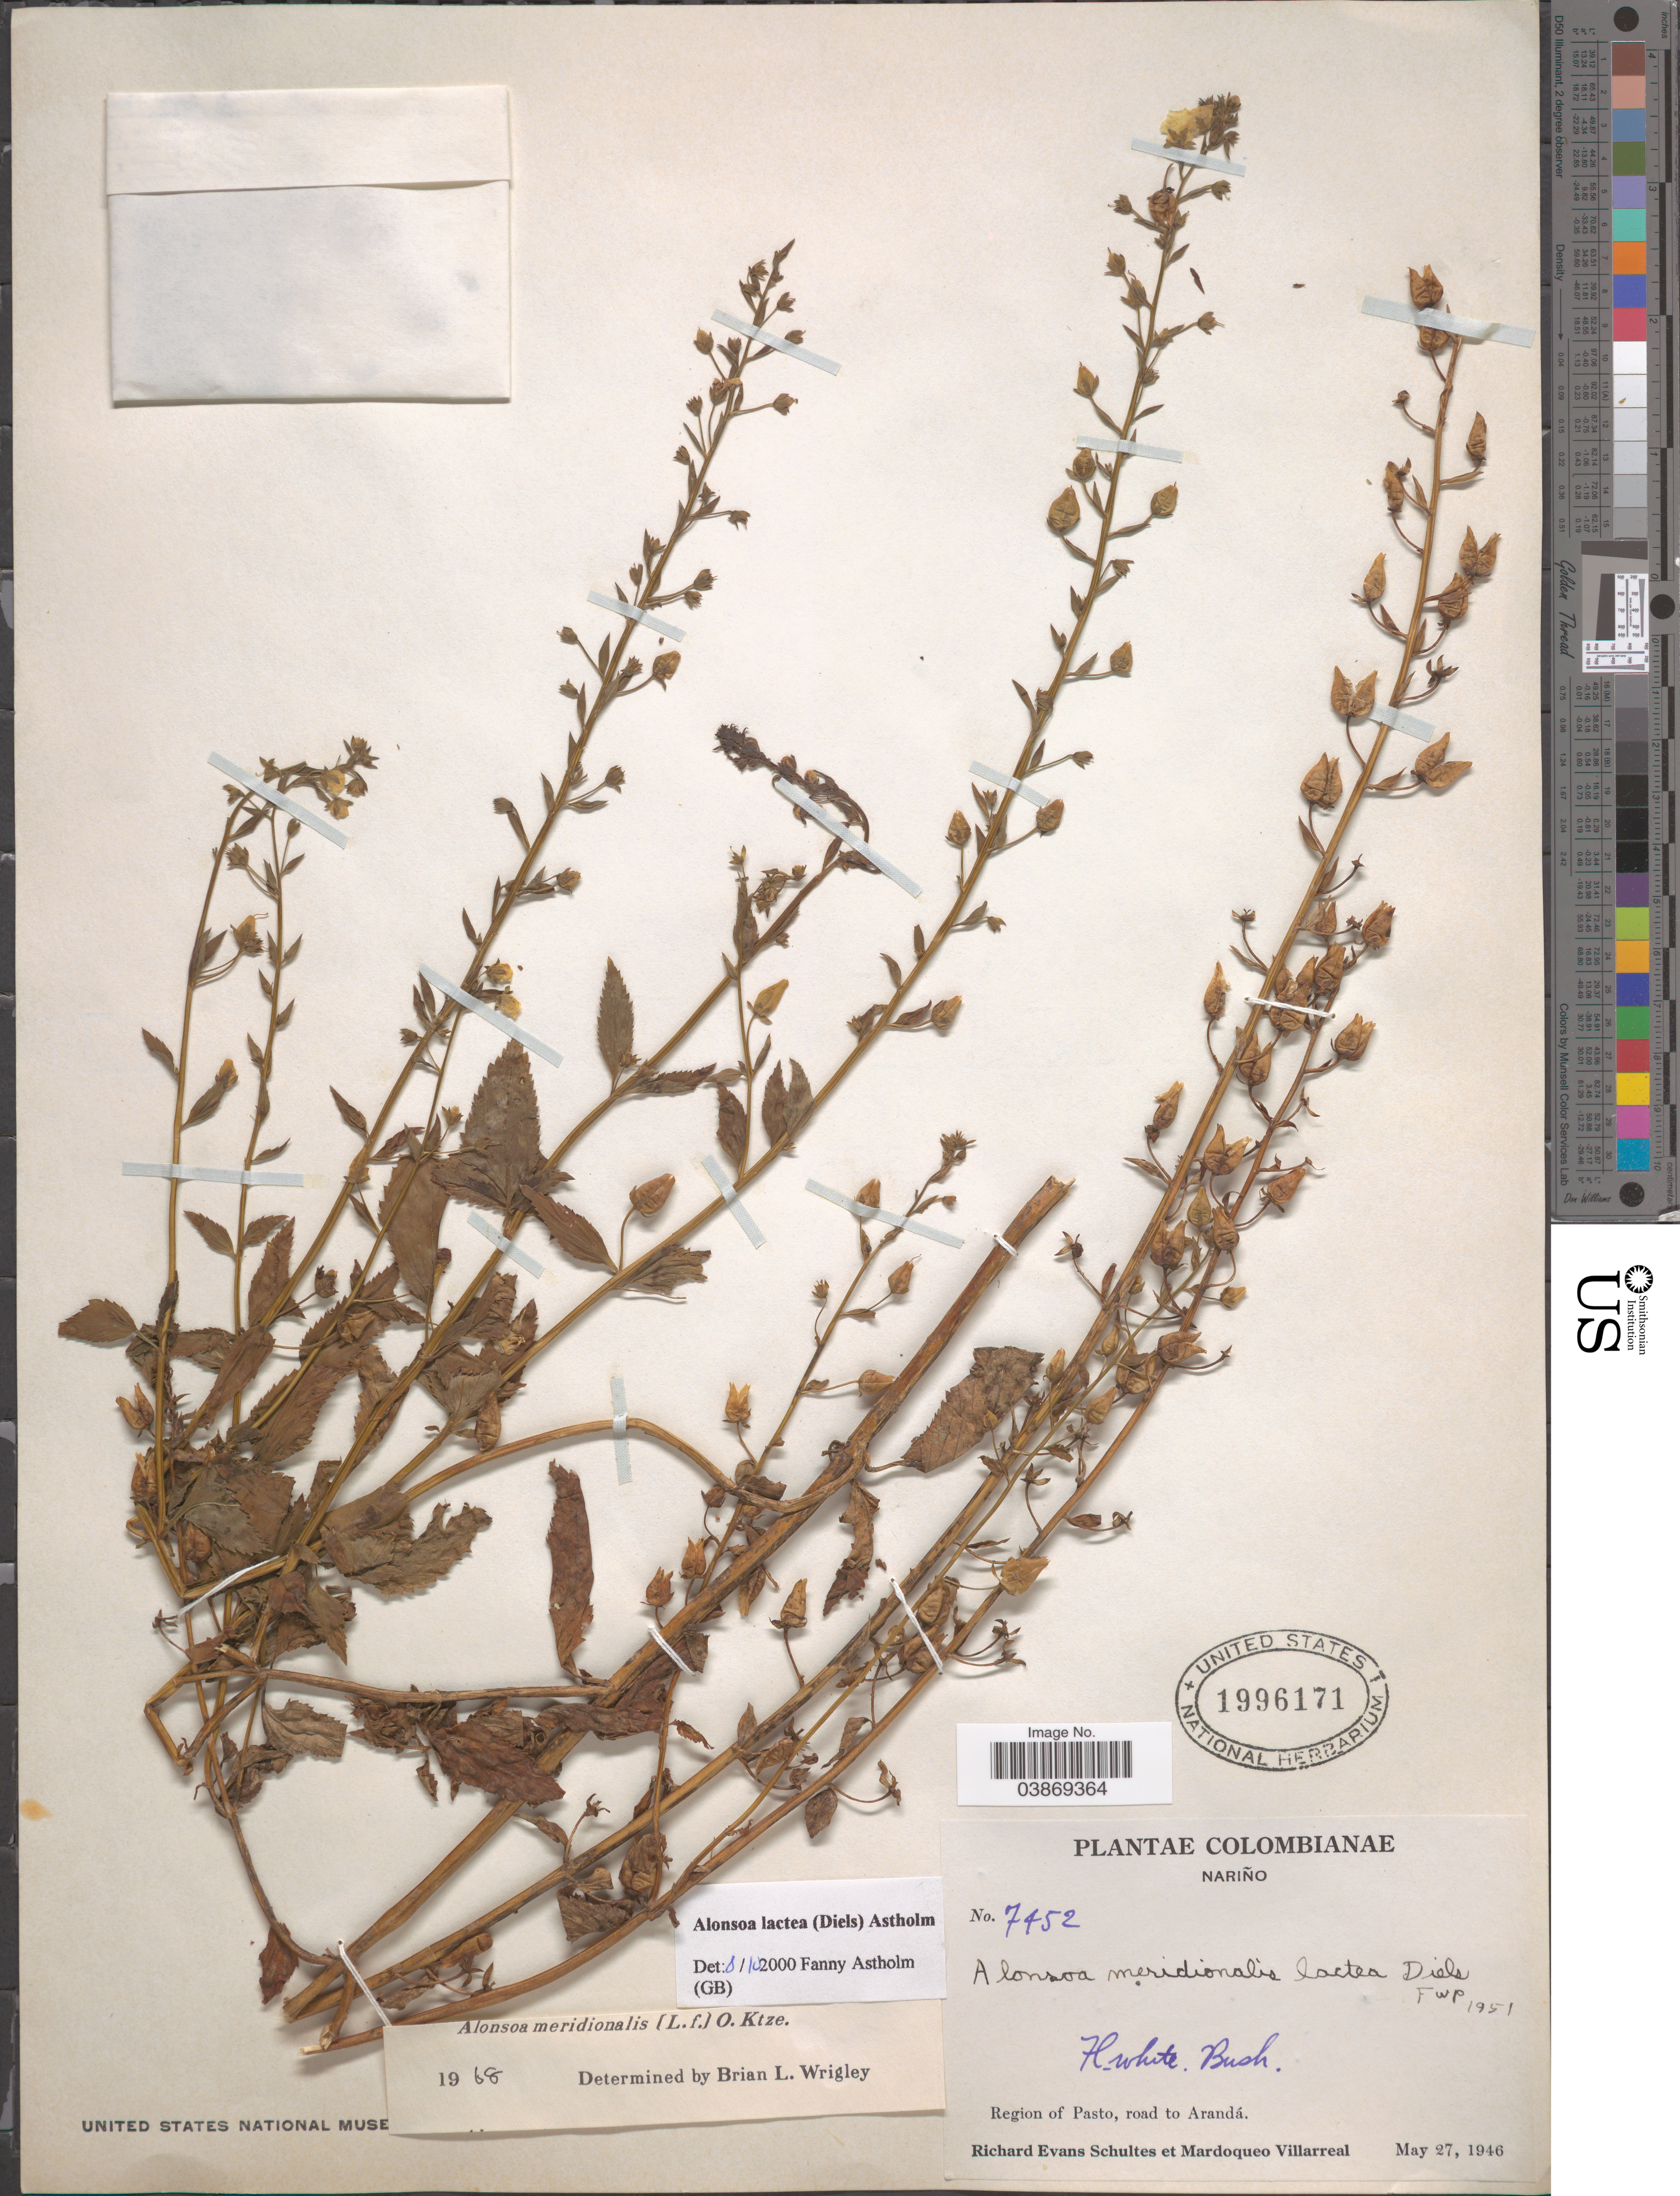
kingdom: Plantae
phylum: Tracheophyta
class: Magnoliopsida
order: Lamiales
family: Scrophulariaceae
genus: Alonsoa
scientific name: Alonsoa lactea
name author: Astholm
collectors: R. E. Schultes & M. Villarreal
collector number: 7452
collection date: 1946-05-27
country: Colombia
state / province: Nariño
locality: Region of Pasto, road to Arandá.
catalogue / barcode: US 1996171